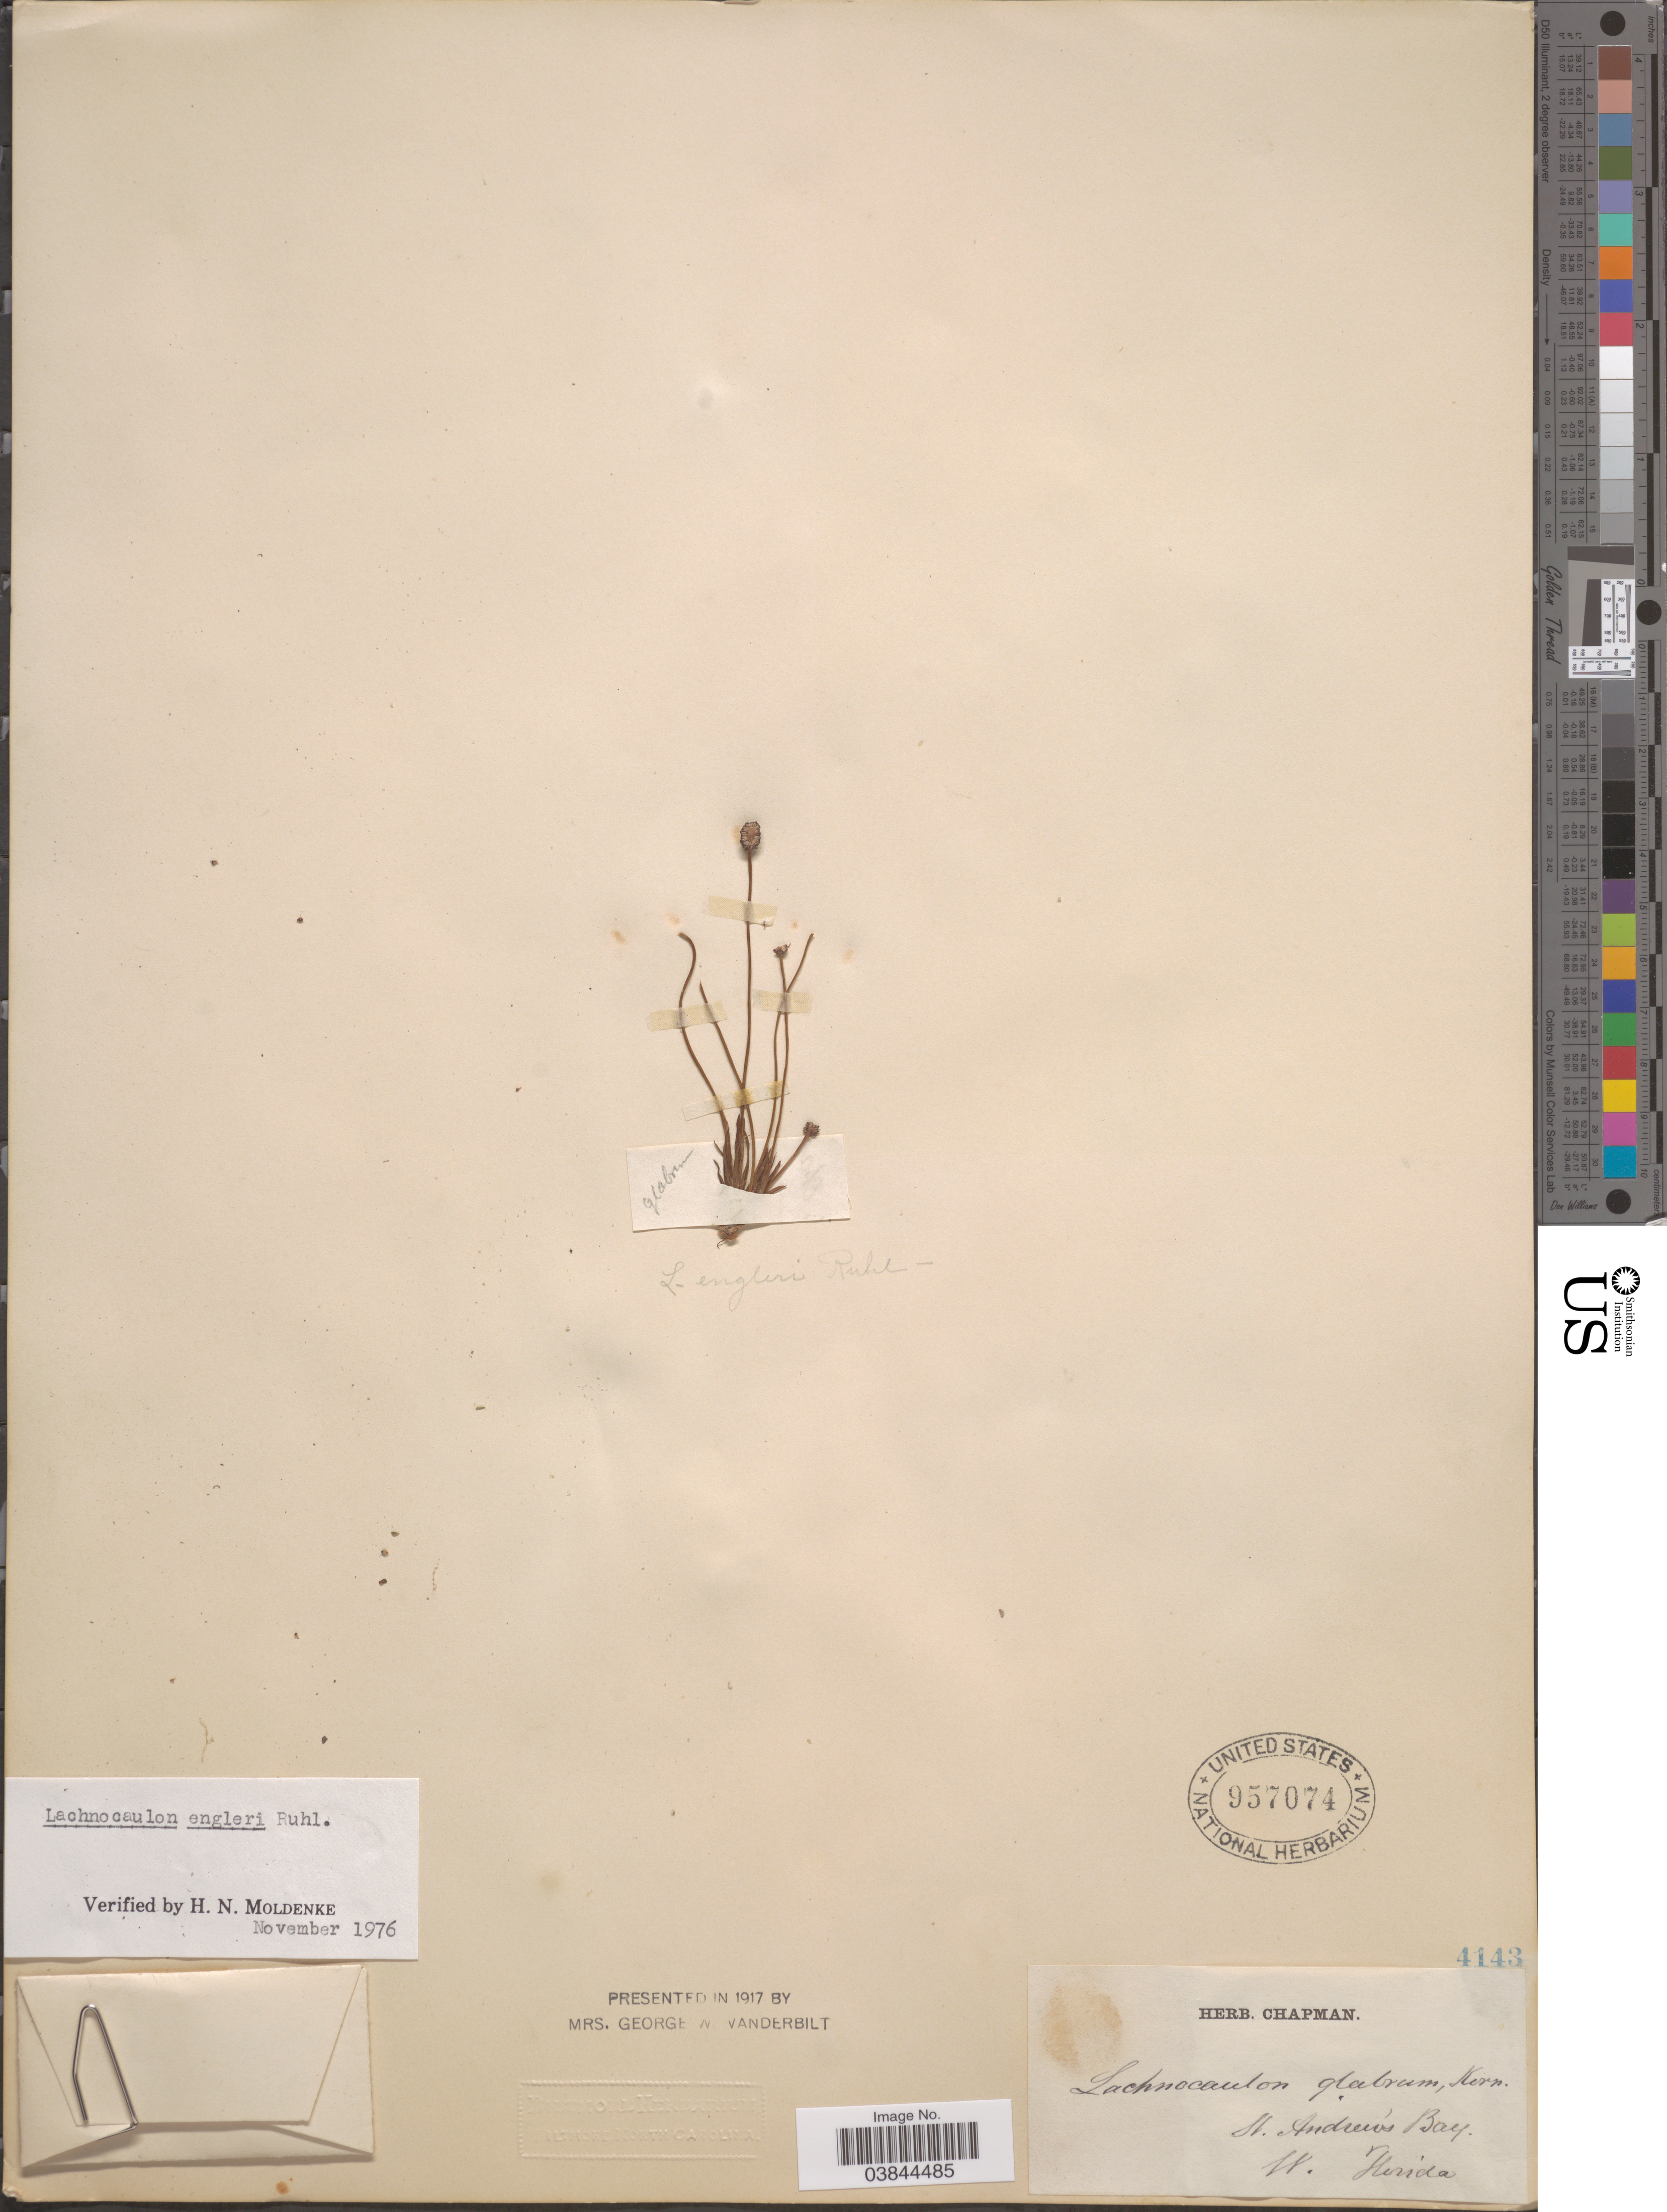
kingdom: Plantae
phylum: Tracheophyta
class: Liliopsida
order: Poales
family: Eriocaulaceae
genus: Lachnocaulon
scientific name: Lachnocaulon engleri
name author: Ruhland in Engl.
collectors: ex herb. Chapman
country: United States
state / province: Florida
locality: St. Andrew's Bay. W. Florida.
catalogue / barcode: US 957074